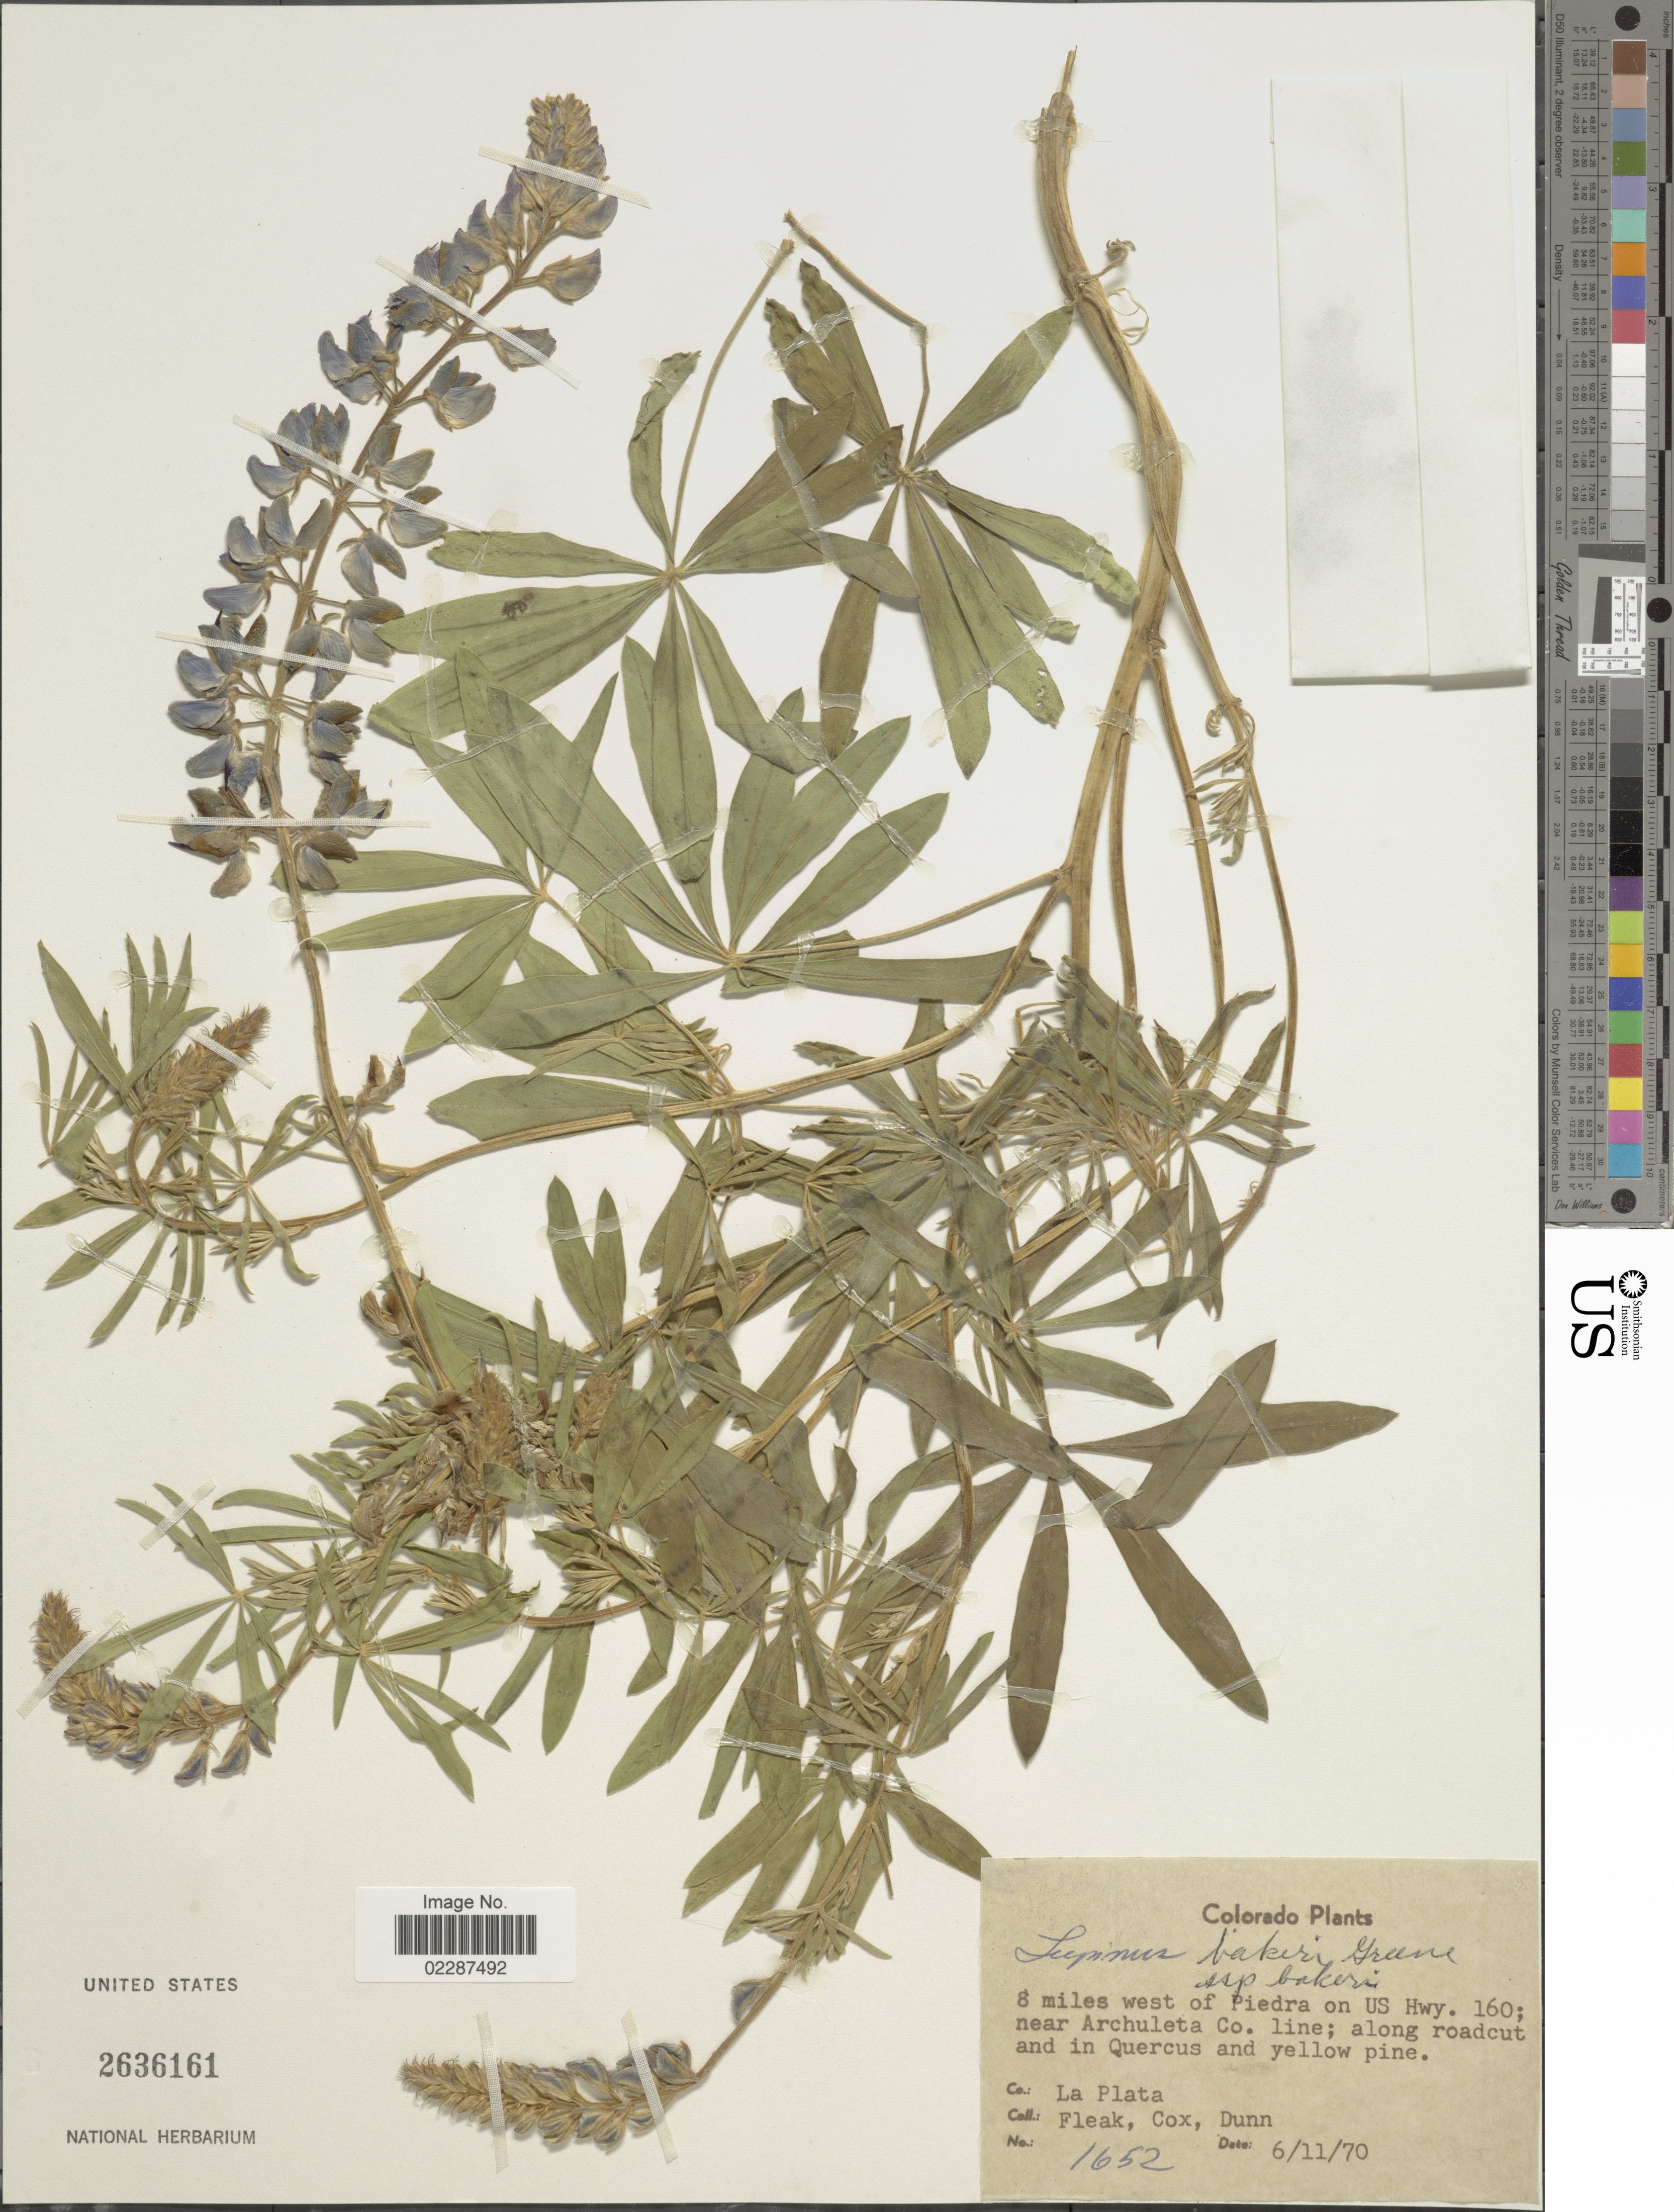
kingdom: Plantae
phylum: Tracheophyta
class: Magnoliopsida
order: Fabales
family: Fabaceae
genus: Lupinus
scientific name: Lupinus sericeus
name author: Pursh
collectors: L. Fleak, -. Cox & Dunn, --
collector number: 1652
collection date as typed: Transcribed d/m/y: 11/6/70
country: United States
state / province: Colorado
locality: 8 miles west of Piedra on US Hwy. 160; near Archuleta Co. line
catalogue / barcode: US 2636161